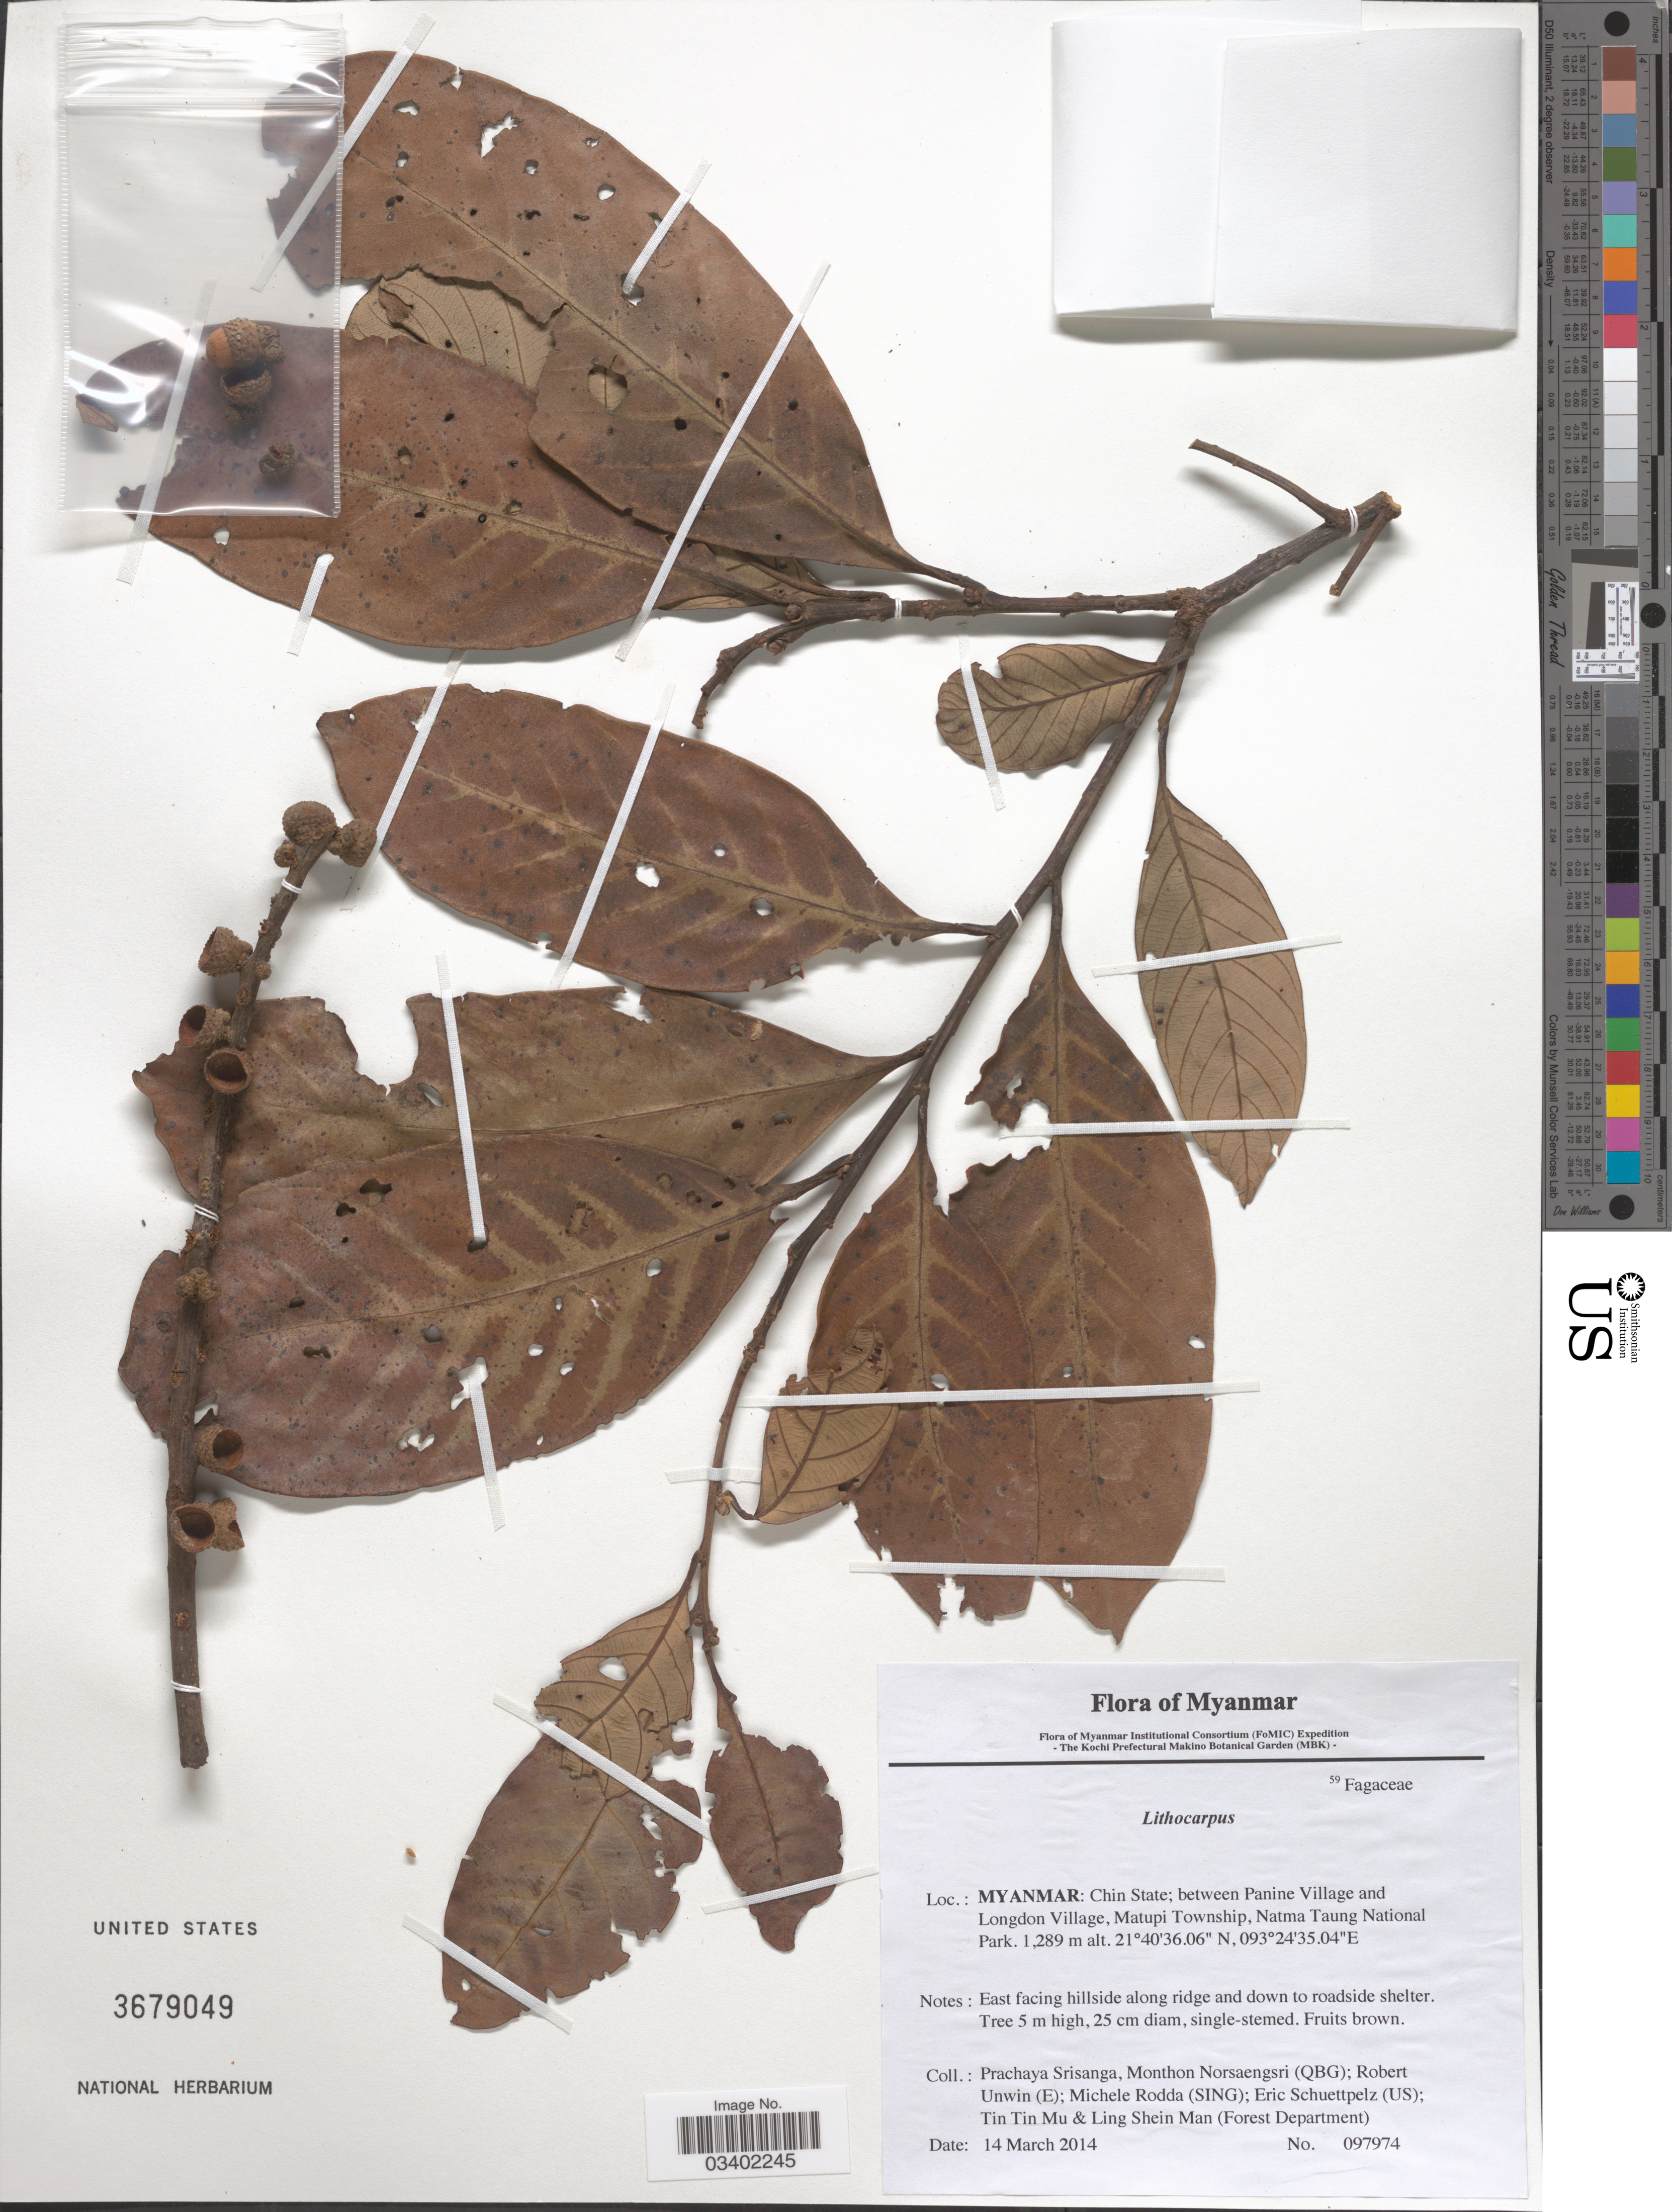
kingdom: Plantae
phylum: Tracheophyta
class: Magnoliopsida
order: Fagales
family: Fagaceae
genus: Lithocarpus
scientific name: Lithocarpus sp.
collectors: P. Srisanga, M. Norsaengsri, R. Unwin, M. Rodda & et al.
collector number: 097974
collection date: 2014-03-14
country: Myanmar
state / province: Chin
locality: Between Panine Village and Longdon Village, Matupi Township, Natma Taung National Park.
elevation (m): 1289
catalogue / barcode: US 3679049